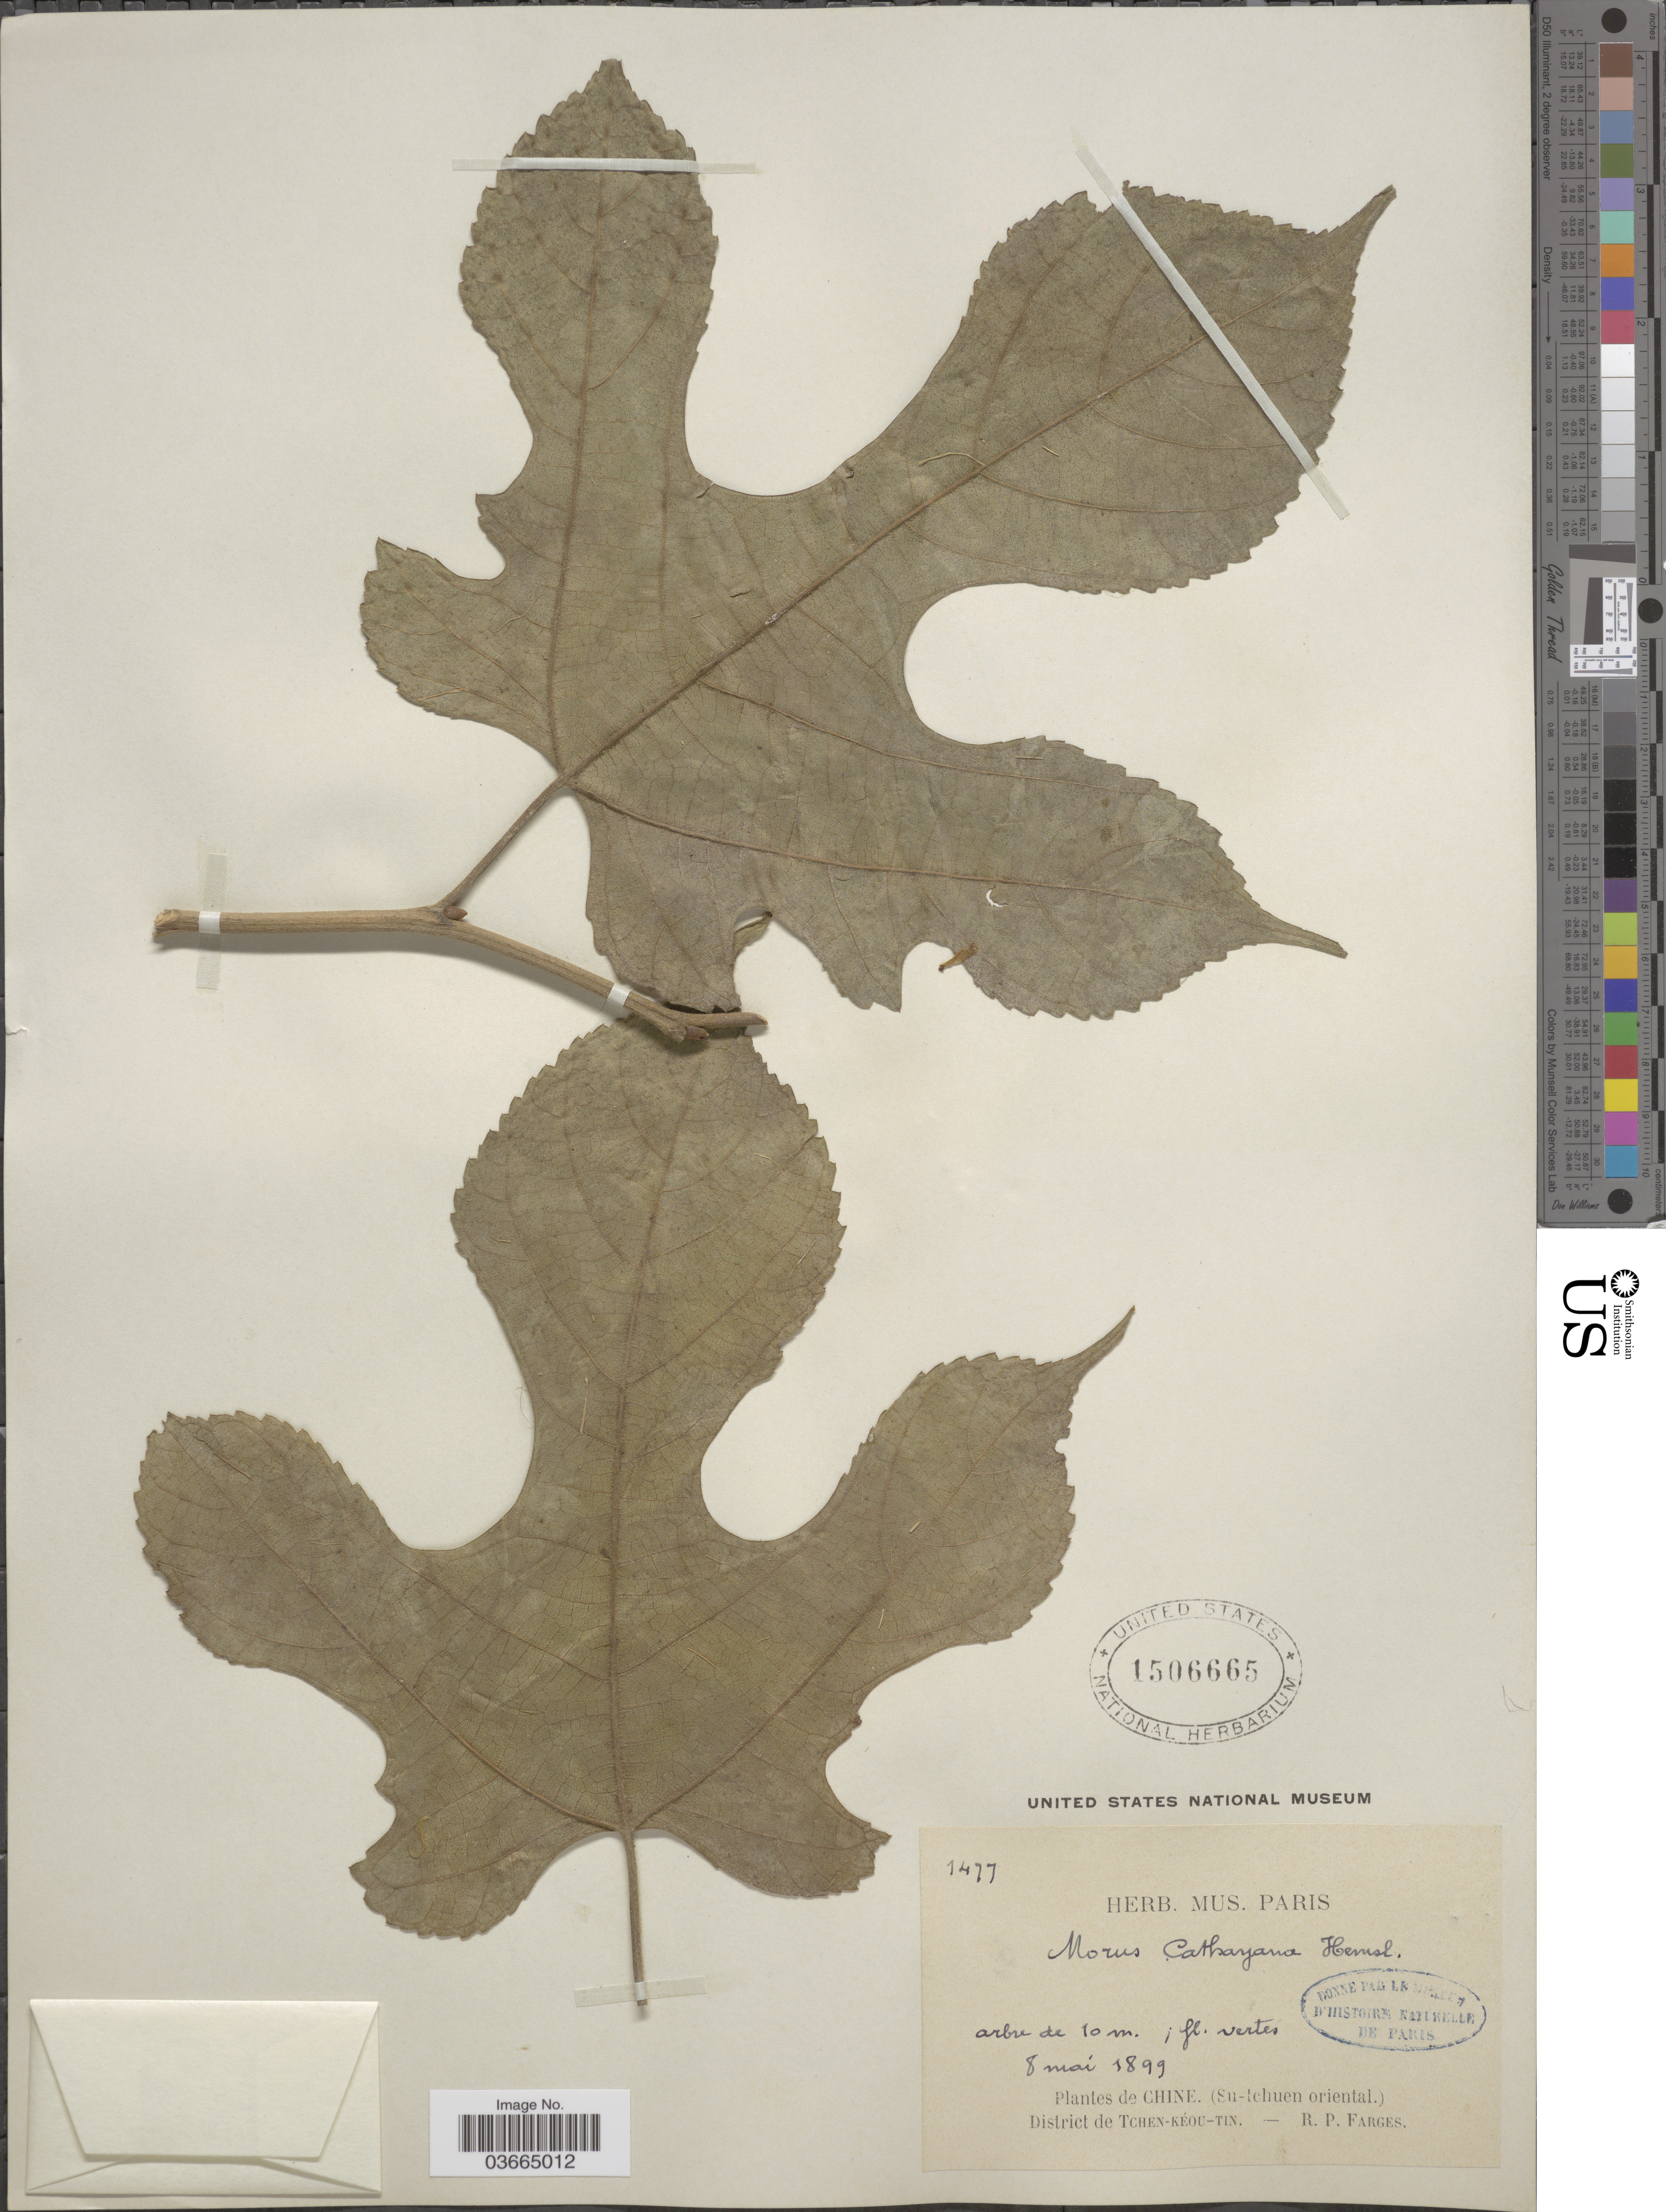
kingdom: Plantae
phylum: Tracheophyta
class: Magnoliopsida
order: Rosales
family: Moraceae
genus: Morus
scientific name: Morus cathayana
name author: Hemsl.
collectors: R. Farges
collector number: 1477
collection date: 1899-05-08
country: China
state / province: Sichuan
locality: (Su-tchuen oriental). District de Tchen- Kéou-Tin.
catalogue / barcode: US 1506665